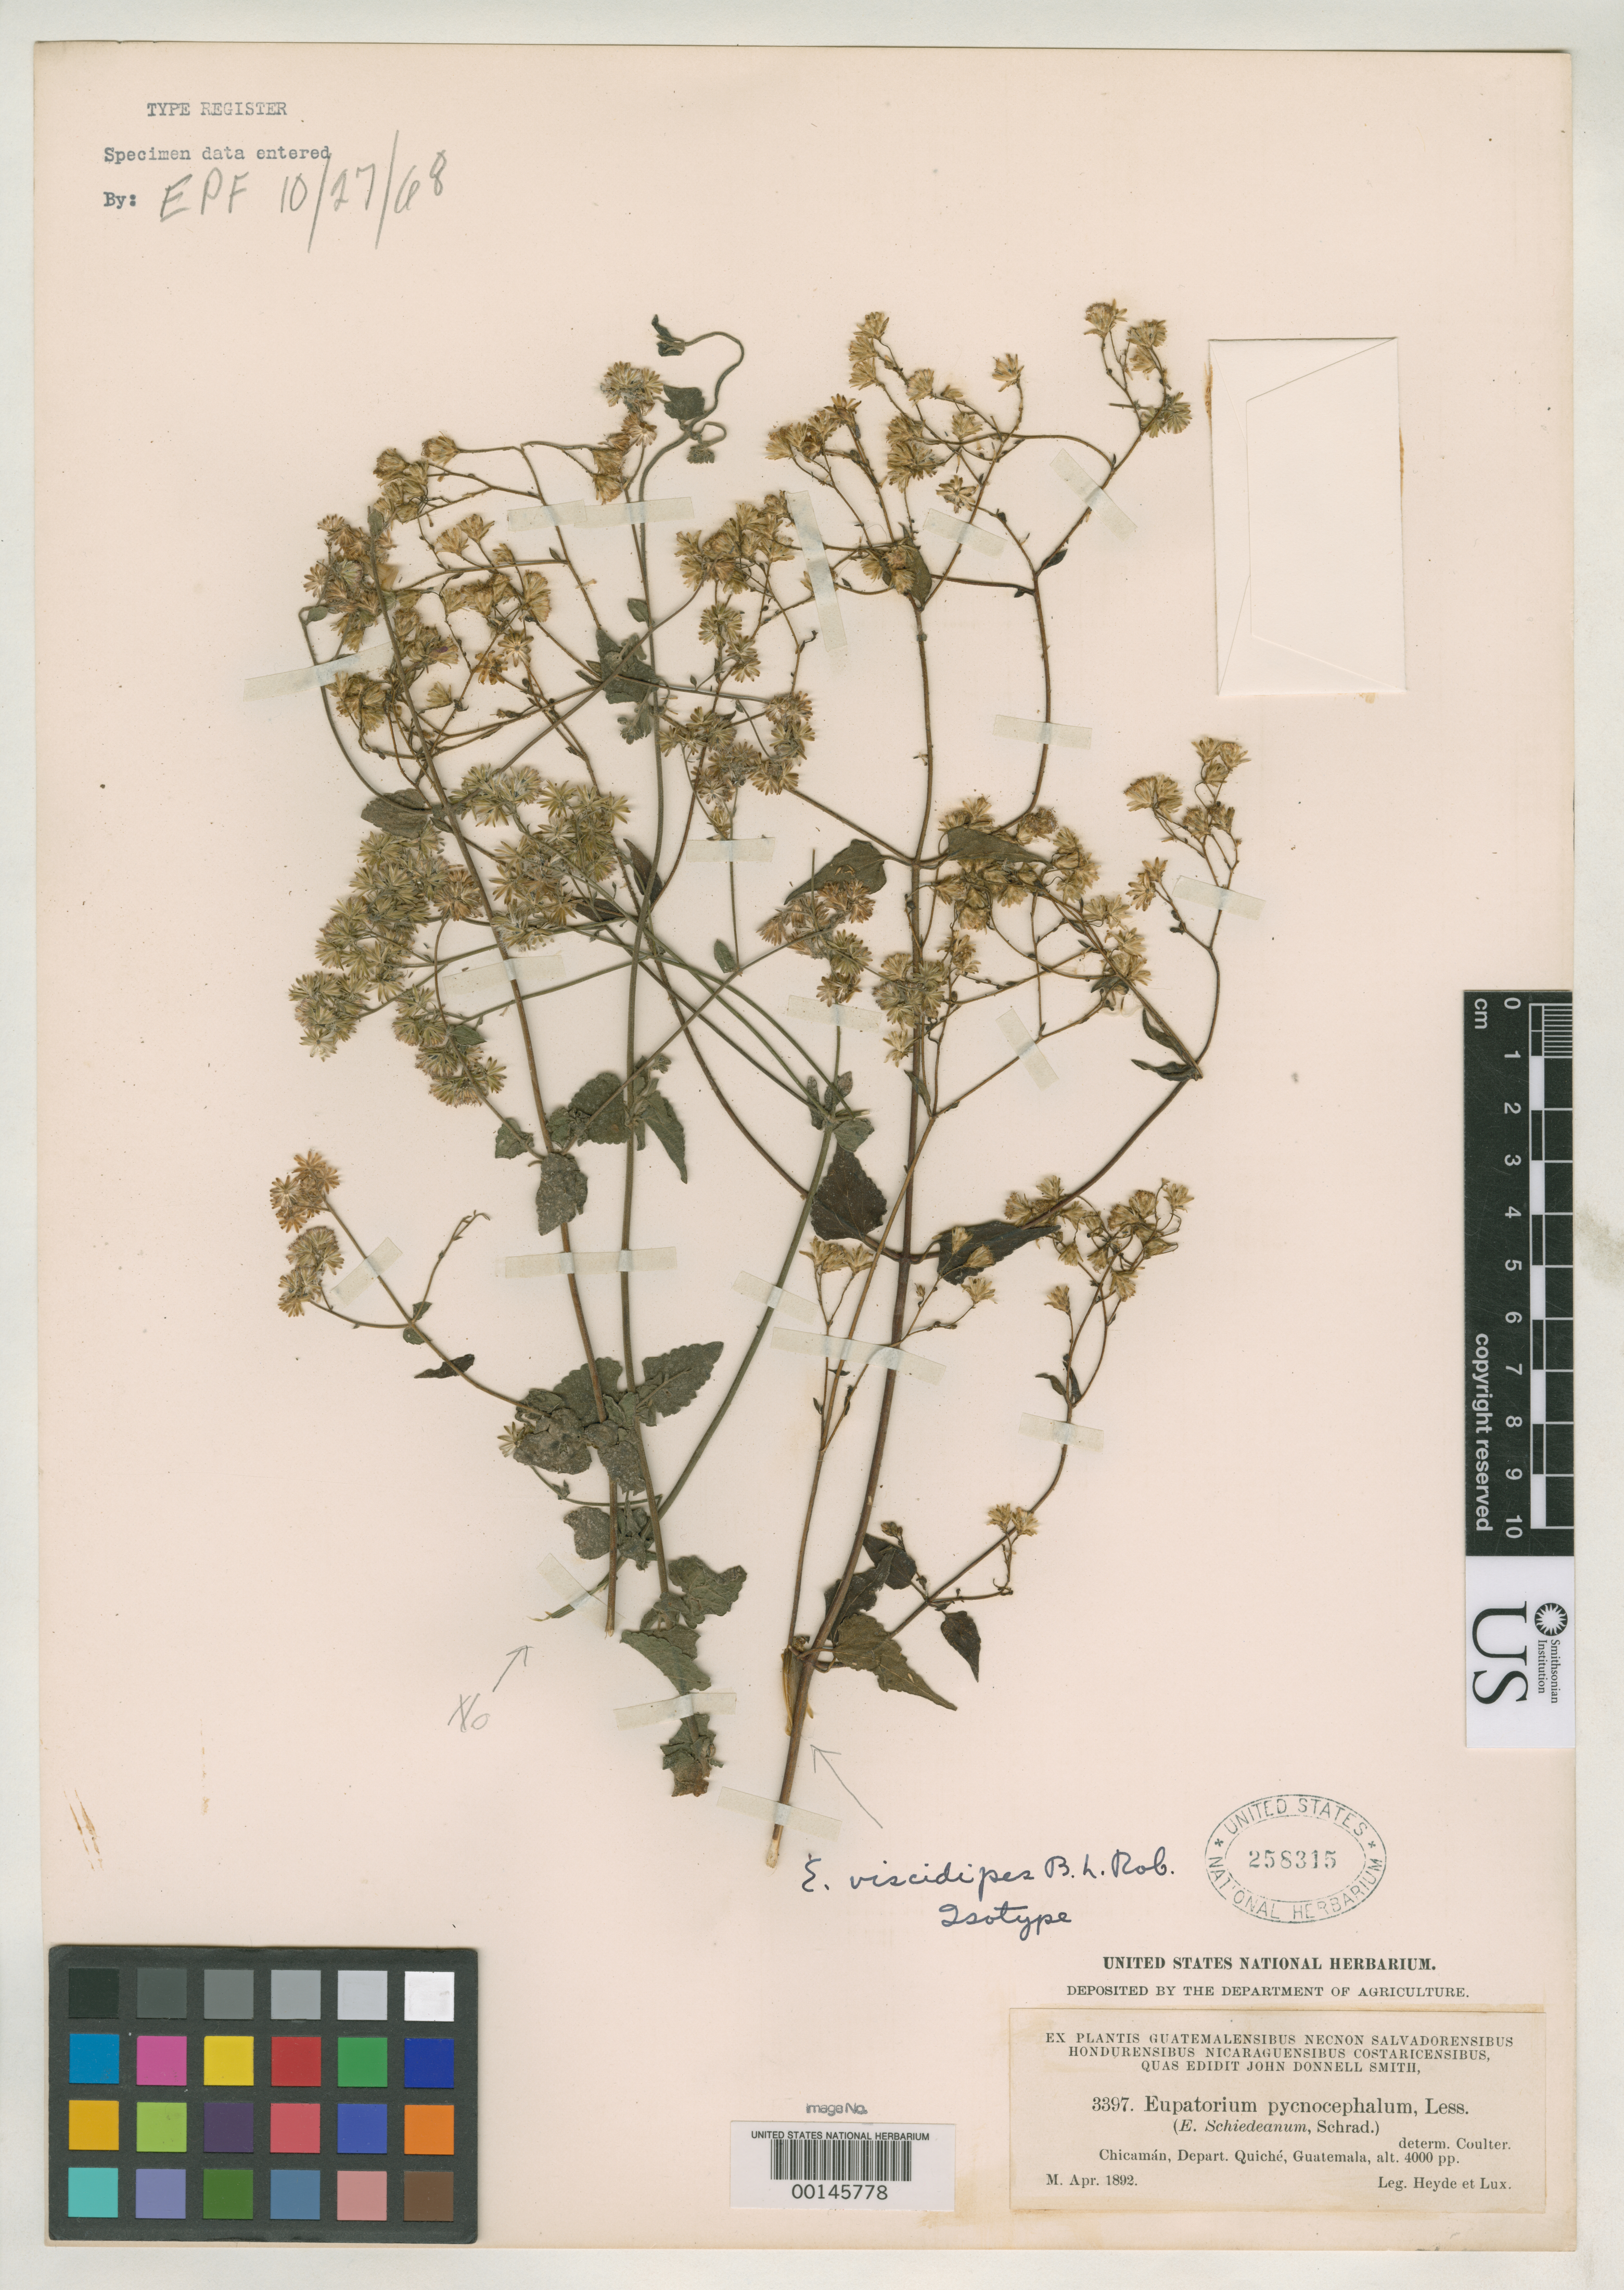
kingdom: Plantae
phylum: Tracheophyta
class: Magnoliopsida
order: Asterales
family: Asteraceae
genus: Eupatorium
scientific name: Eupatorium viscidipes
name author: B.L. Rob.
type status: Isotype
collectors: E. T. Heyde & E. Lux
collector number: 3397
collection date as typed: Apr 1892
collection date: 1892-04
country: Guatemala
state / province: El Quiché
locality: Chicaman.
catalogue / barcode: US 258315